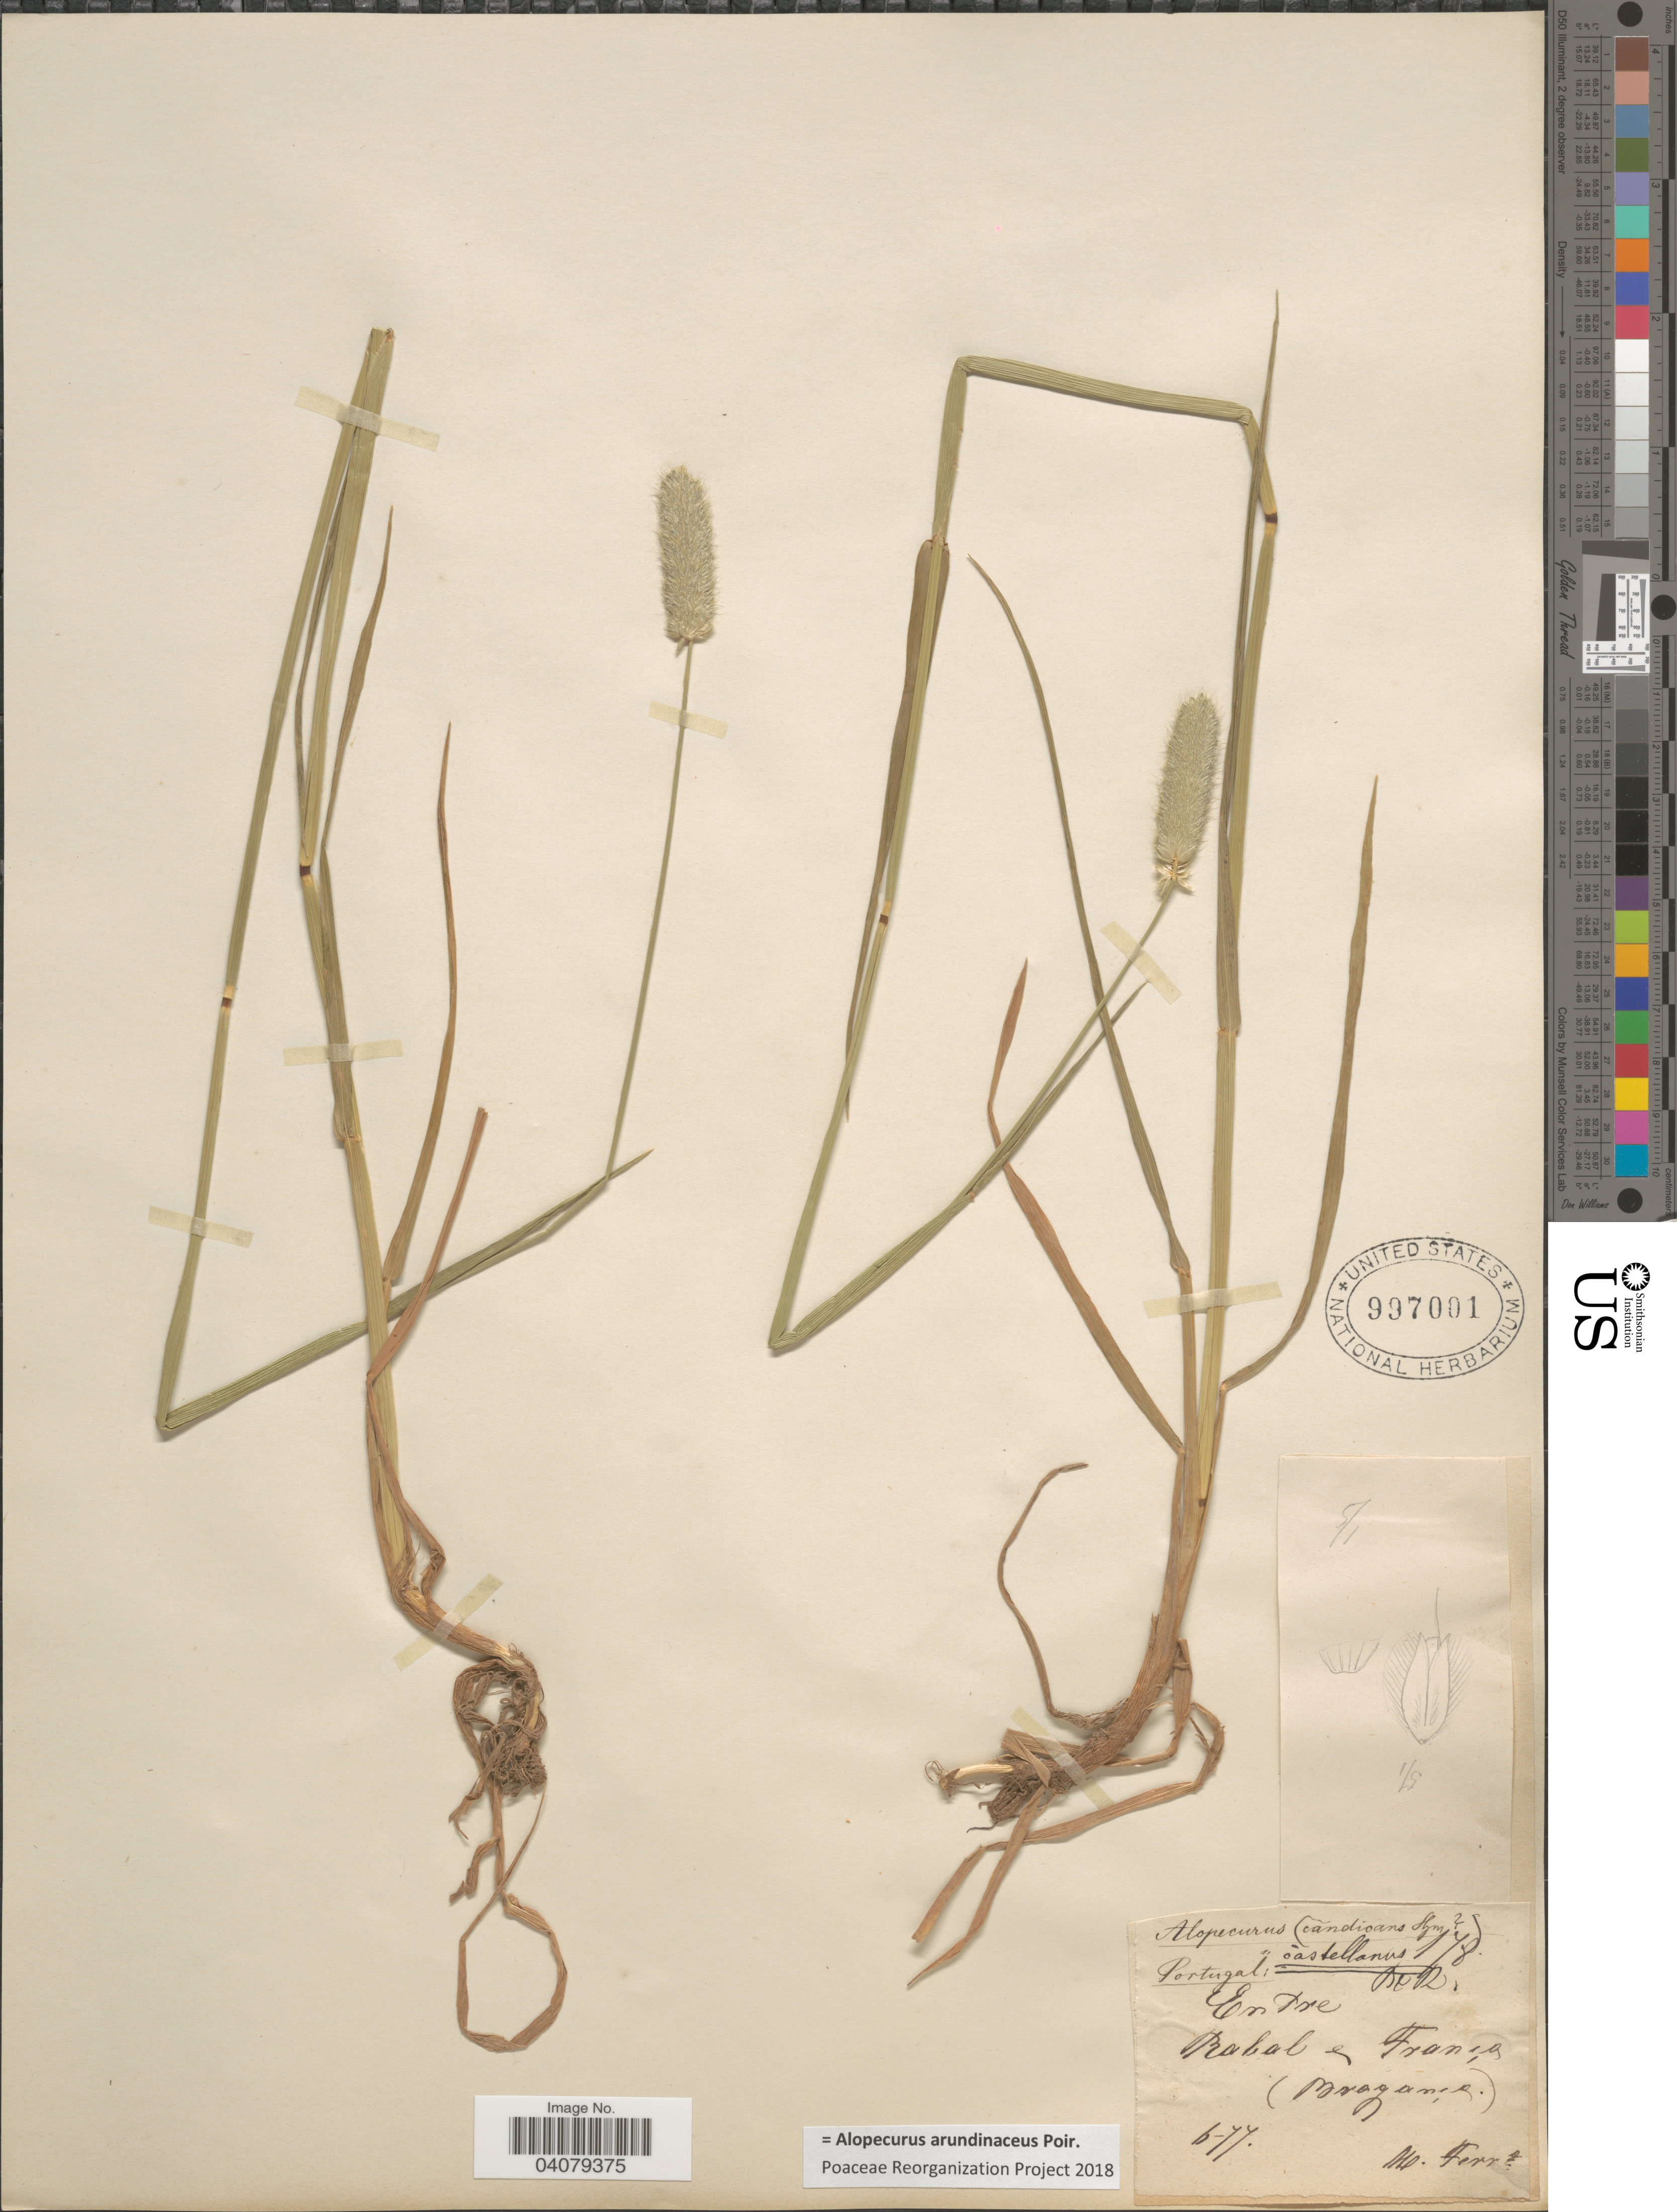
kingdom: Plantae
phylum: Tracheophyta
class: Liliopsida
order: Poales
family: Poaceae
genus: Alopecurus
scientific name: Alopecurus arundinaceus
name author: Poir.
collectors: H. Ferr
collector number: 178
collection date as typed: Transcribed d/m/y: /6/77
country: Portugal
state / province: Braganca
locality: Entre Rabal e França.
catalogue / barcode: US 997001